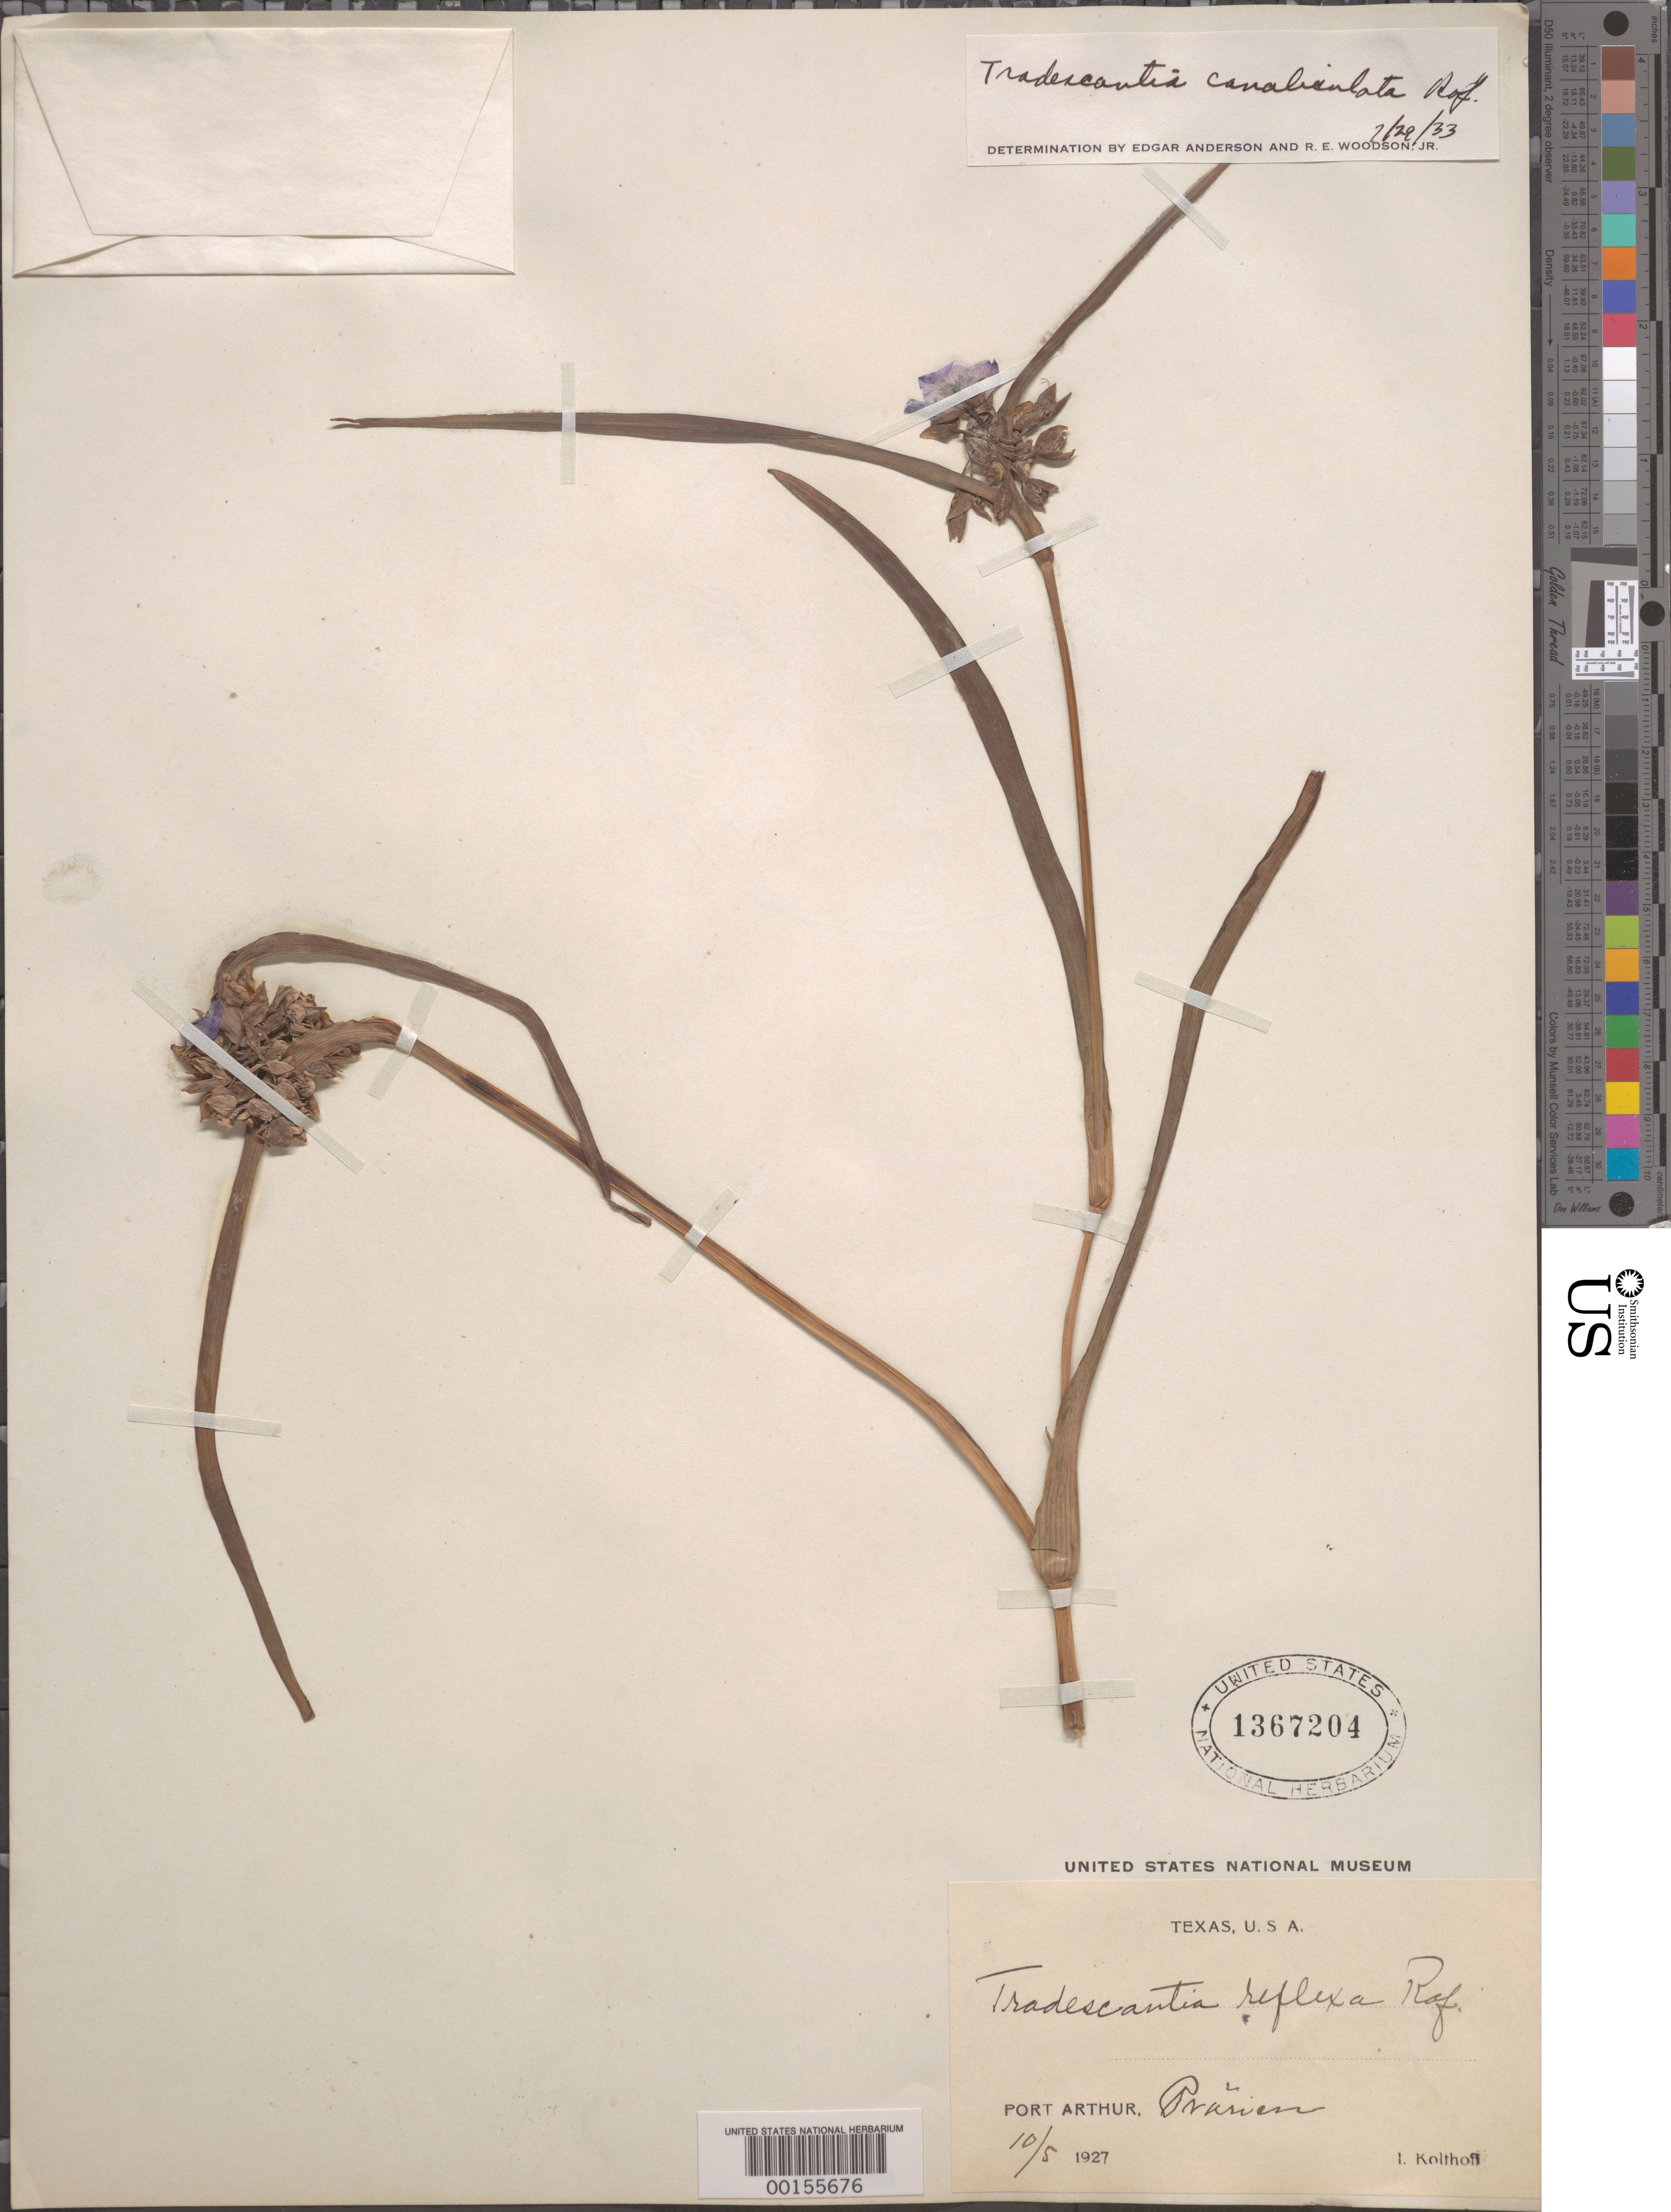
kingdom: Plantae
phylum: Tracheophyta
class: Liliopsida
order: Commelinales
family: Commelinaceae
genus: Tradescantia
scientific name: Tradescantia ohiensis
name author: Raf.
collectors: I. Kolthoff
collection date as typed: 05 Oct 1927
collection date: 1927-10-05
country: United States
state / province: Texas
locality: Port arthur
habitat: Prairie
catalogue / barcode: US 1367204